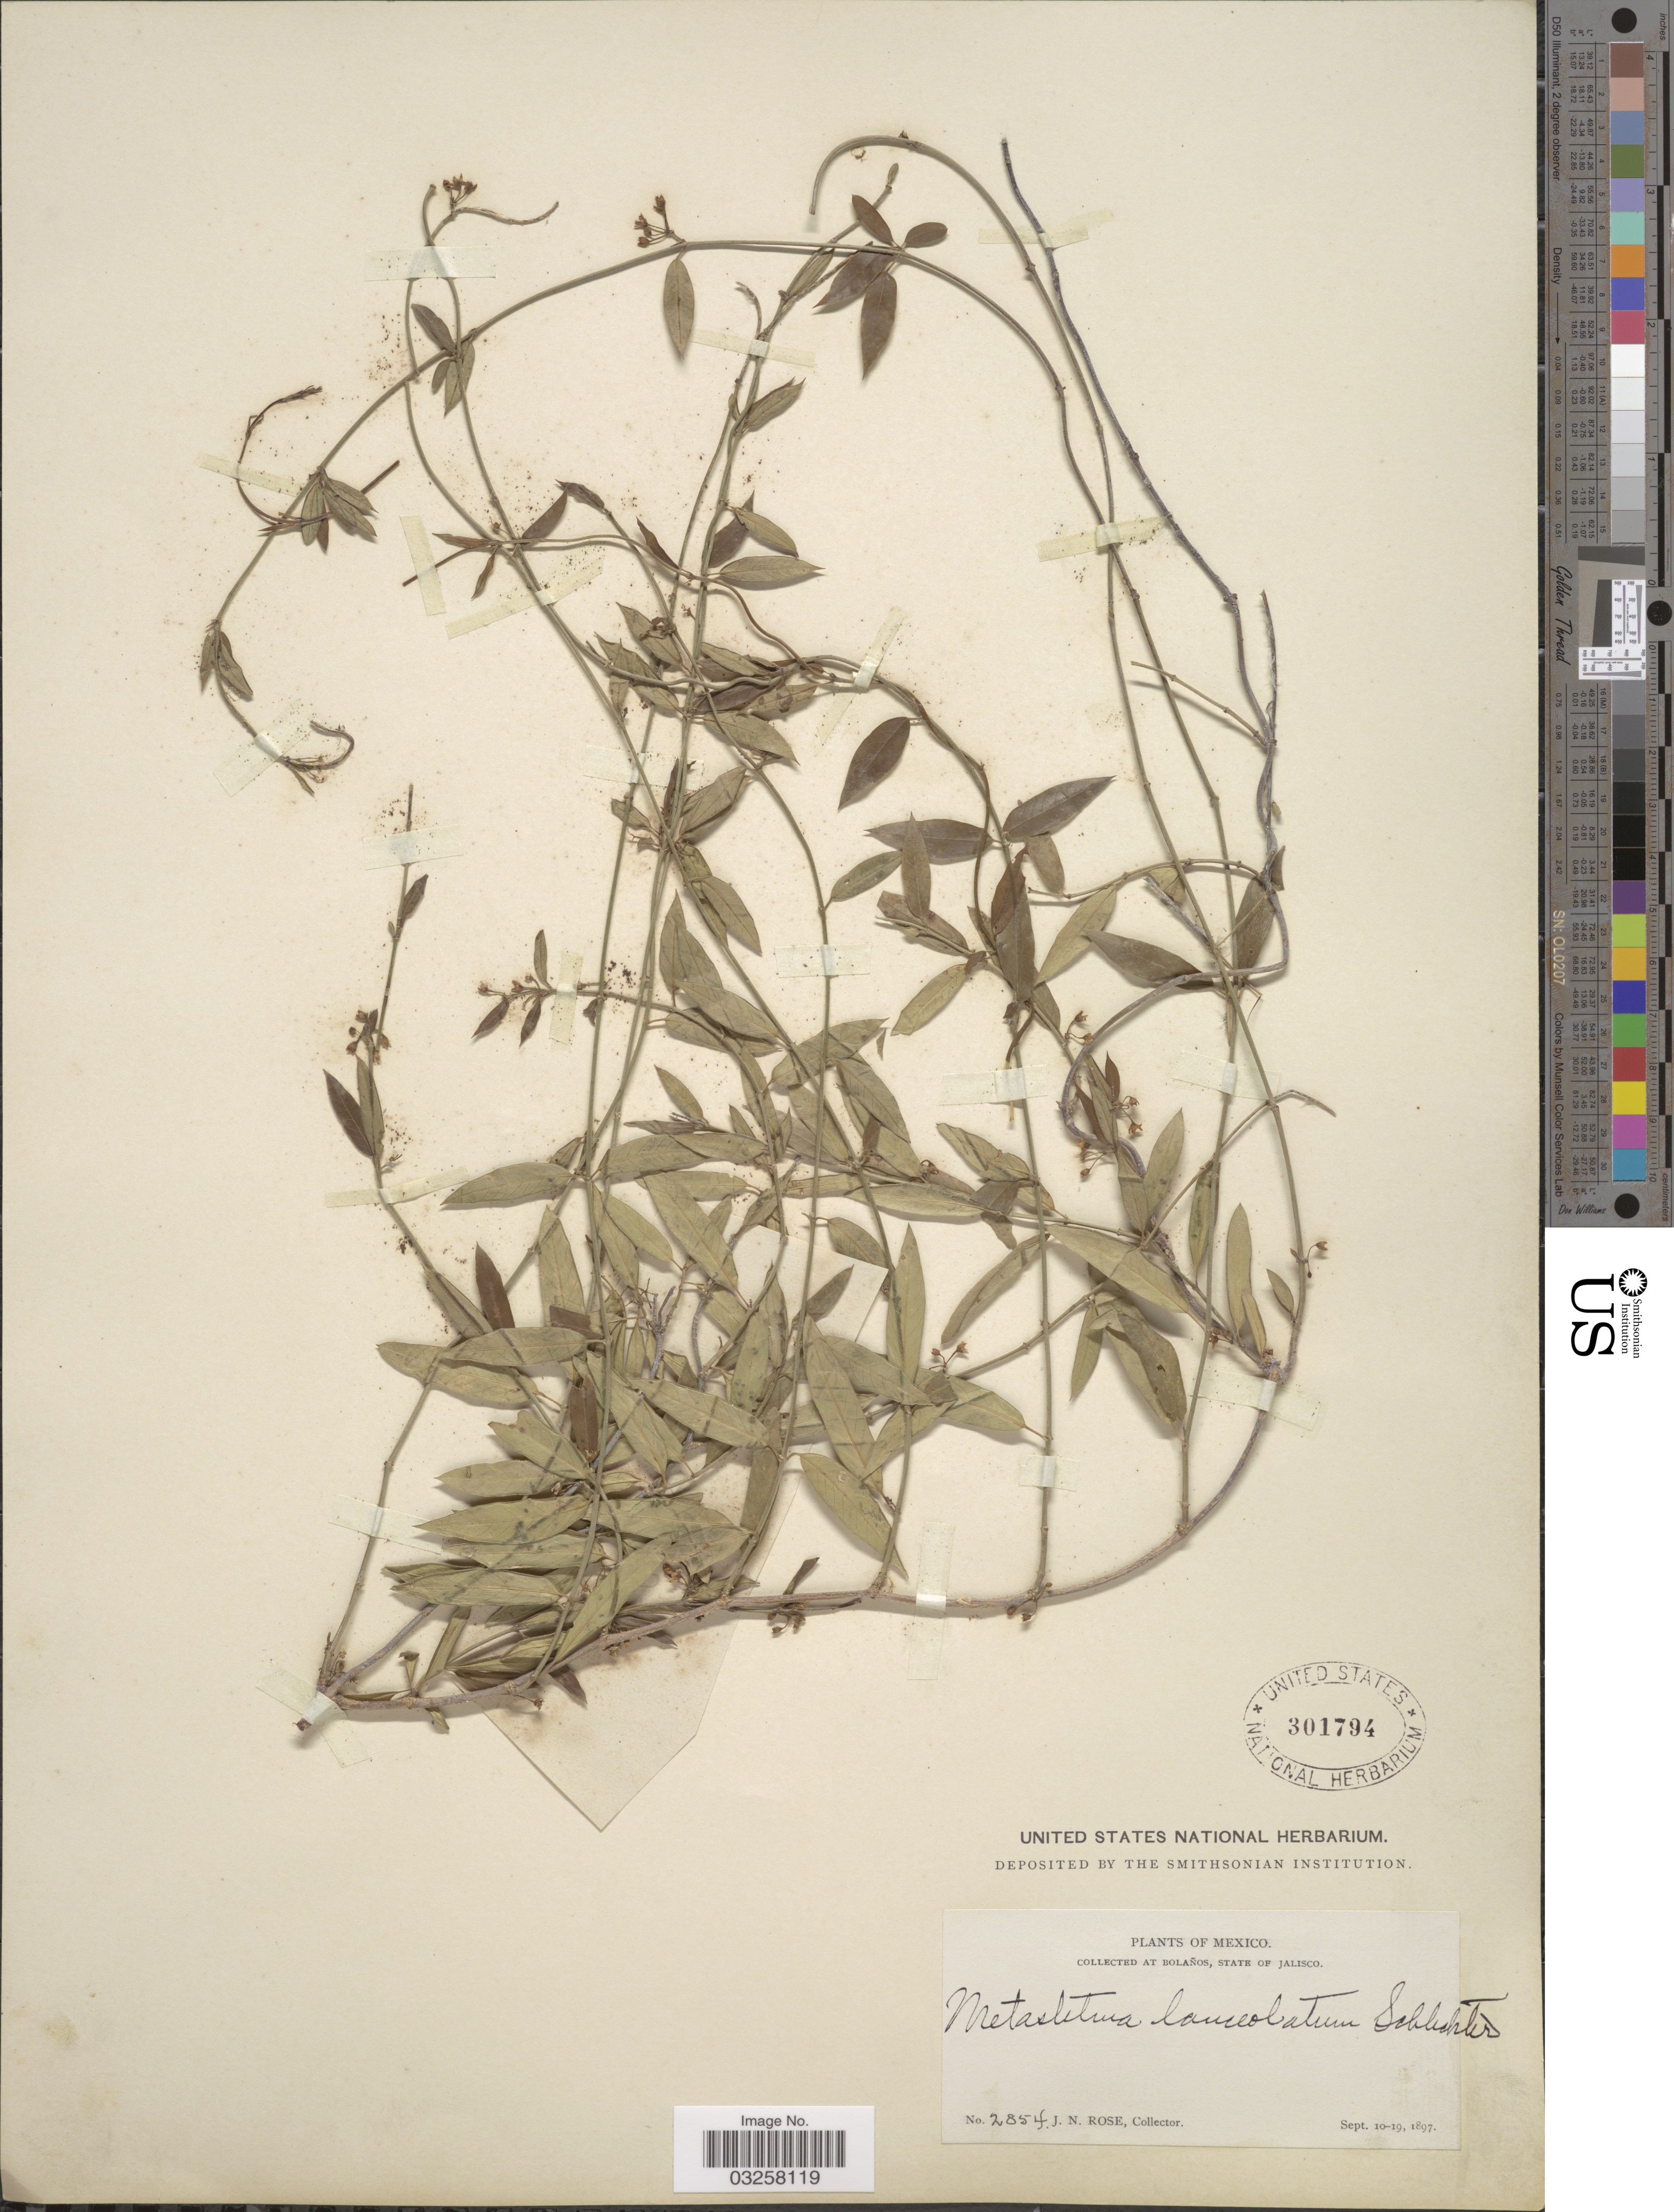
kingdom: Plantae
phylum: Tracheophyta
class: Magnoliopsida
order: Gentianales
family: Apocynaceae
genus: Metastelma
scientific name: Metastelma californicum subsp. lanceolatum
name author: (Schltr.) Liede & Meve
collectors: J. N. Rose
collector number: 2854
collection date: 1897-09-10/1897-09-19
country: Mexico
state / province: Jalisco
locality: At Bolaños.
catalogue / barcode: US 301794